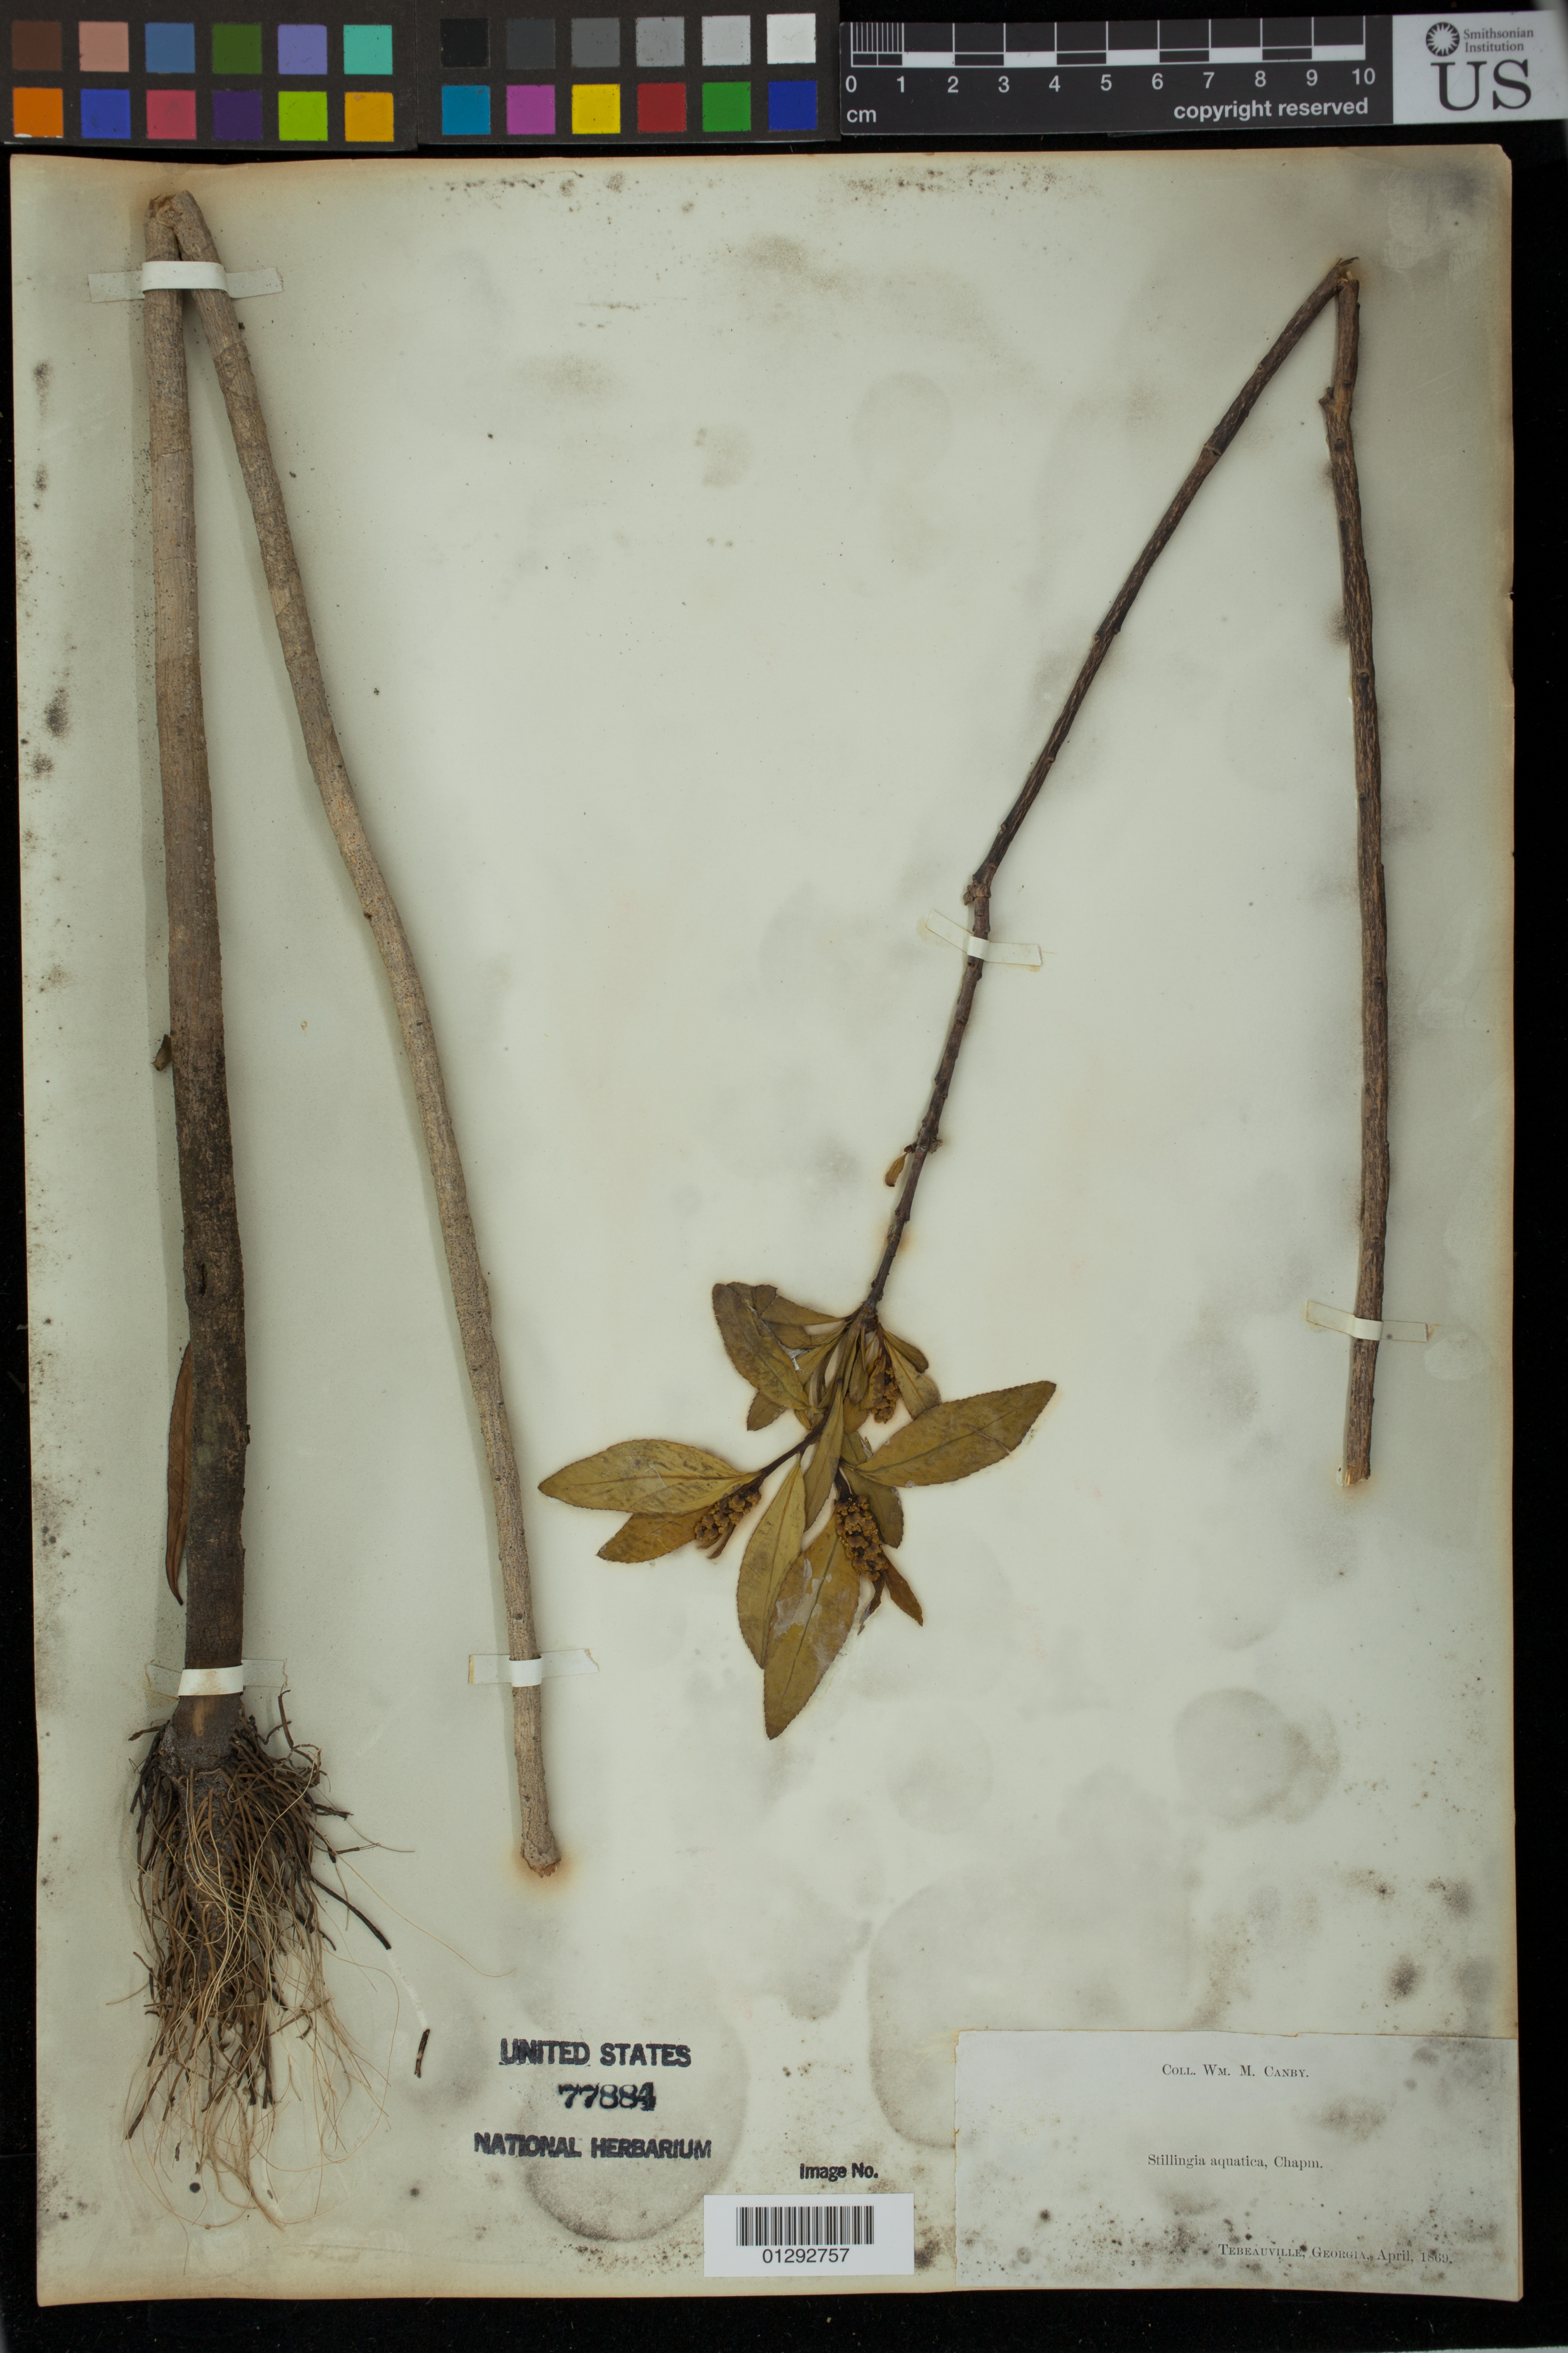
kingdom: Plantae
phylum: Tracheophyta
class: Magnoliopsida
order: Malpighiales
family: Euphorbiaceae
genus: Stillingia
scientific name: Stillingia aquatica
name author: Chapm.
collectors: W. M. Canby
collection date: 1869-04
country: United States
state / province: Georgia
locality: Tebeauville [Waycross].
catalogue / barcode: US 77884